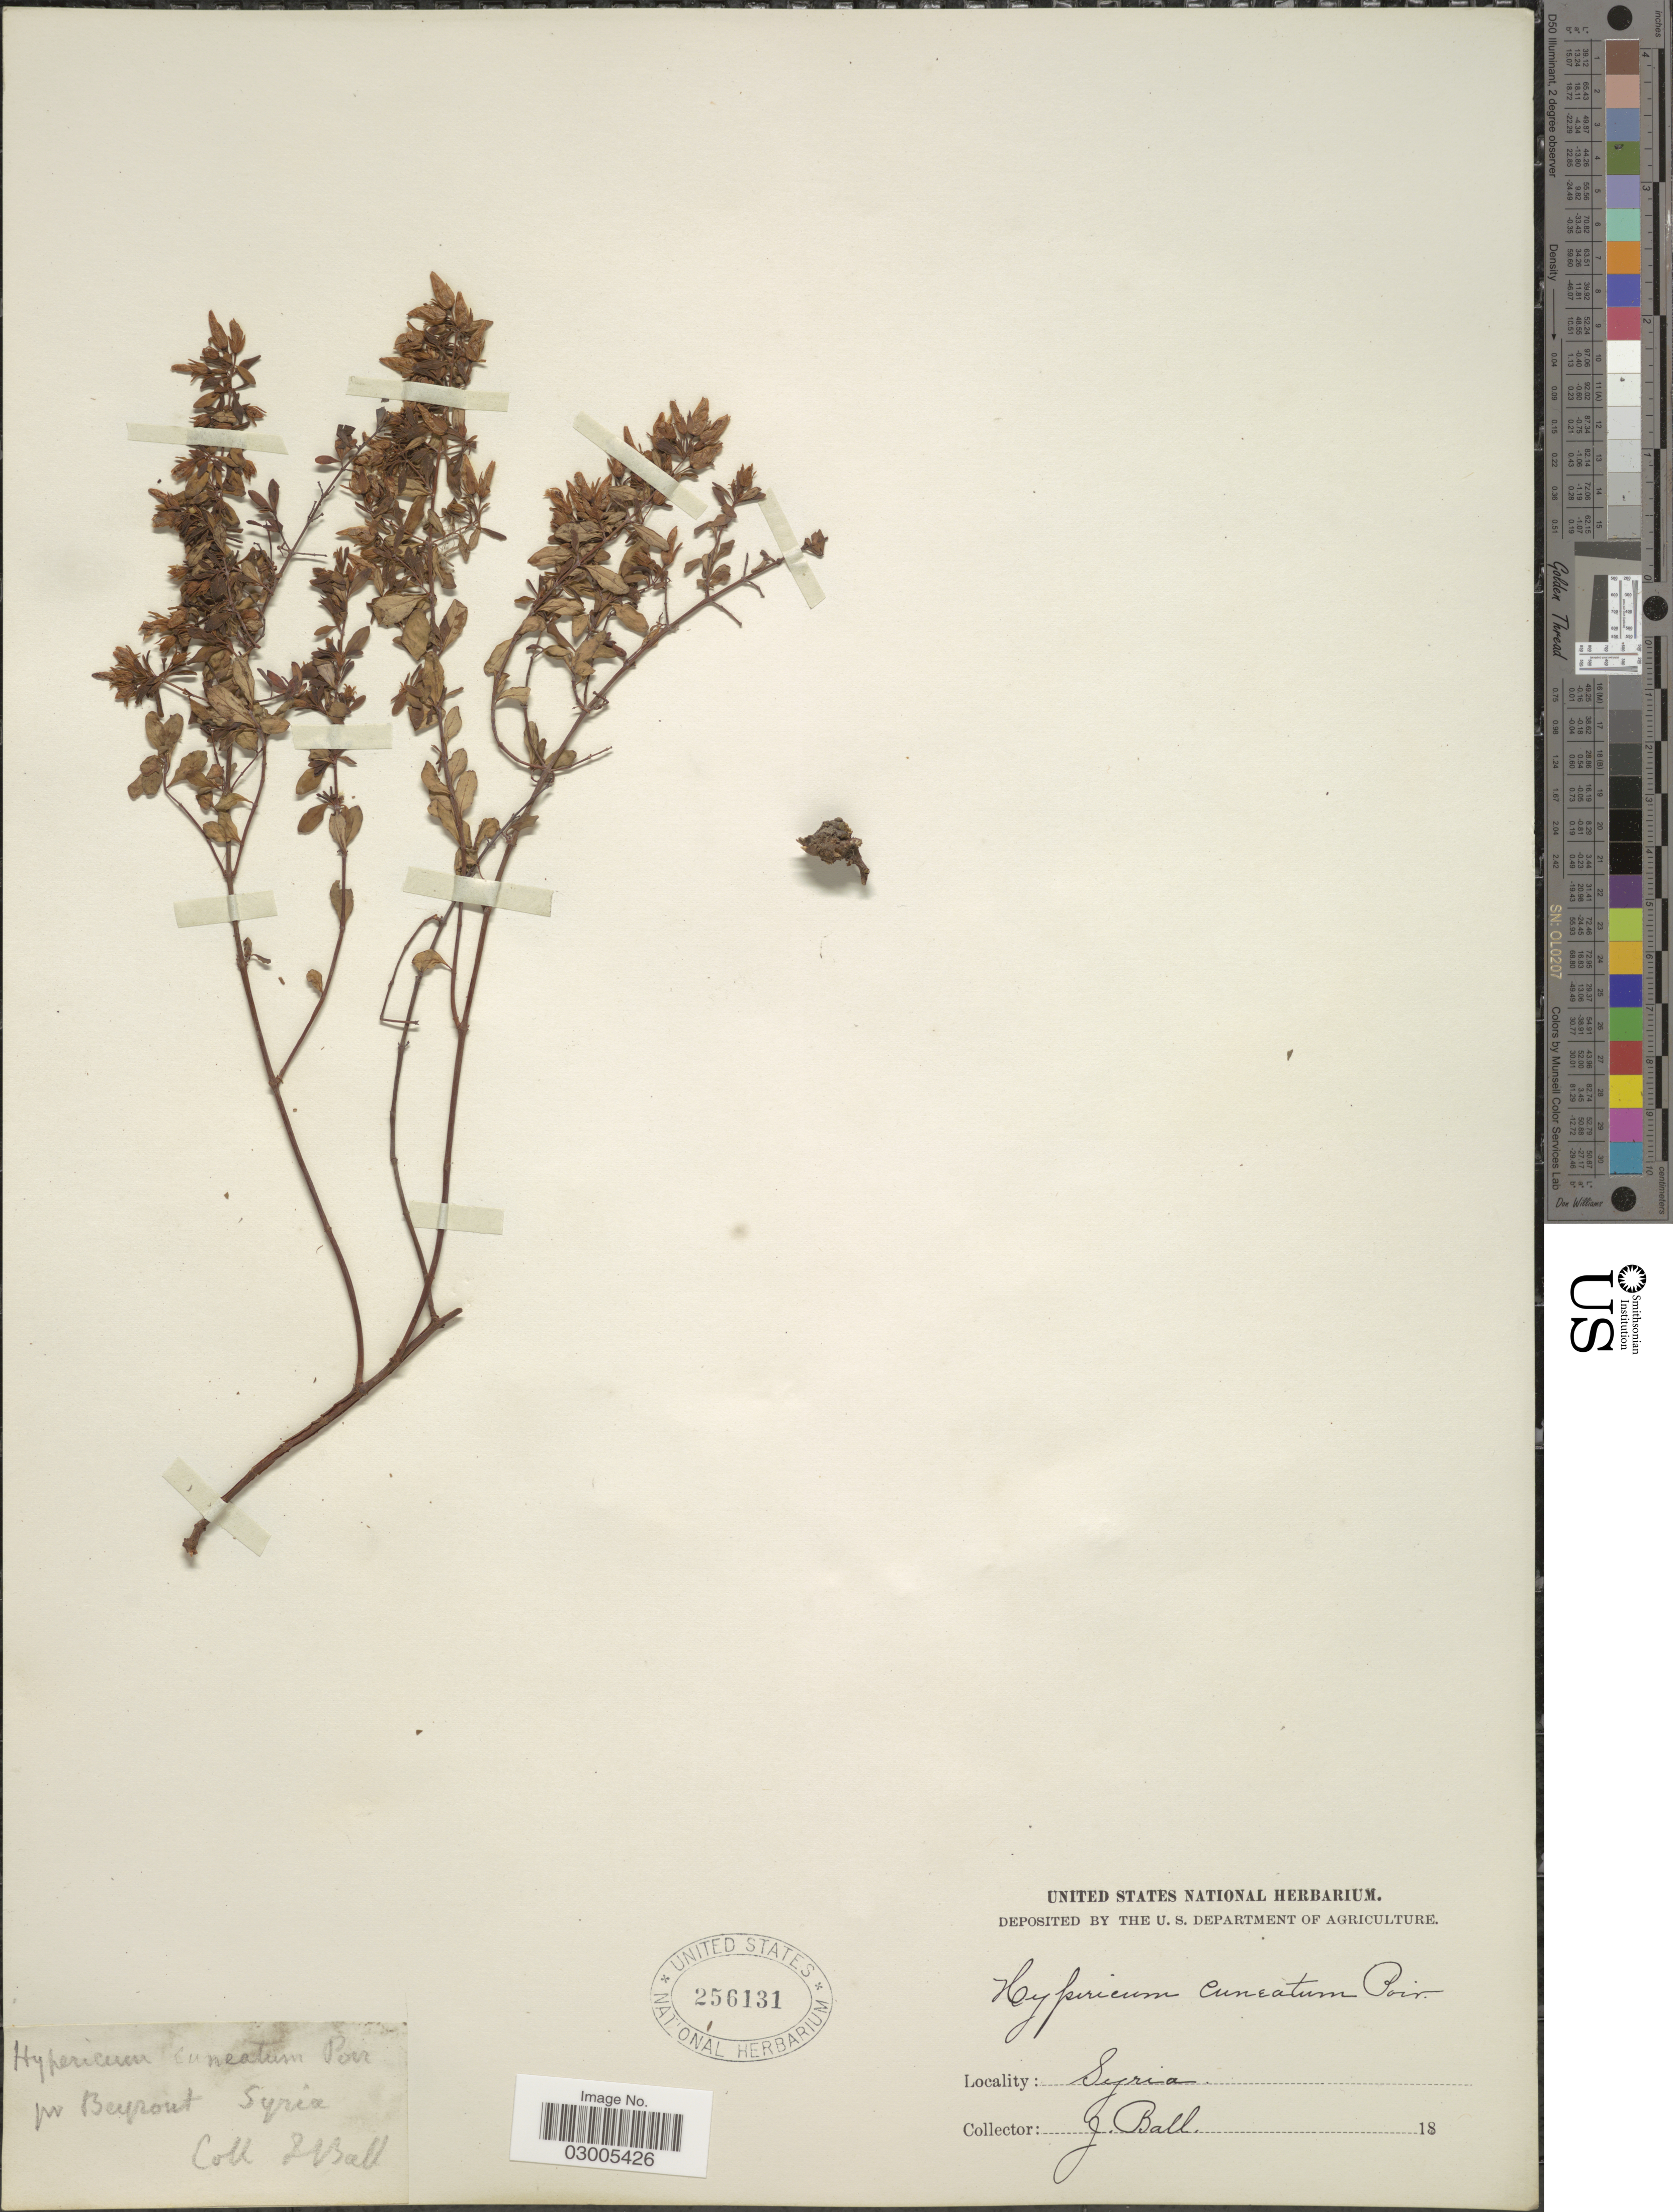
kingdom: Plantae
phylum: Tracheophyta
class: Magnoliopsida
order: Malpighiales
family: Hypericaceae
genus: Hypericum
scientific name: Hypericum pallens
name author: D. Don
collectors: J. Ball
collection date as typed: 18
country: Syria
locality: pr Beyrout.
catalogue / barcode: US 256131